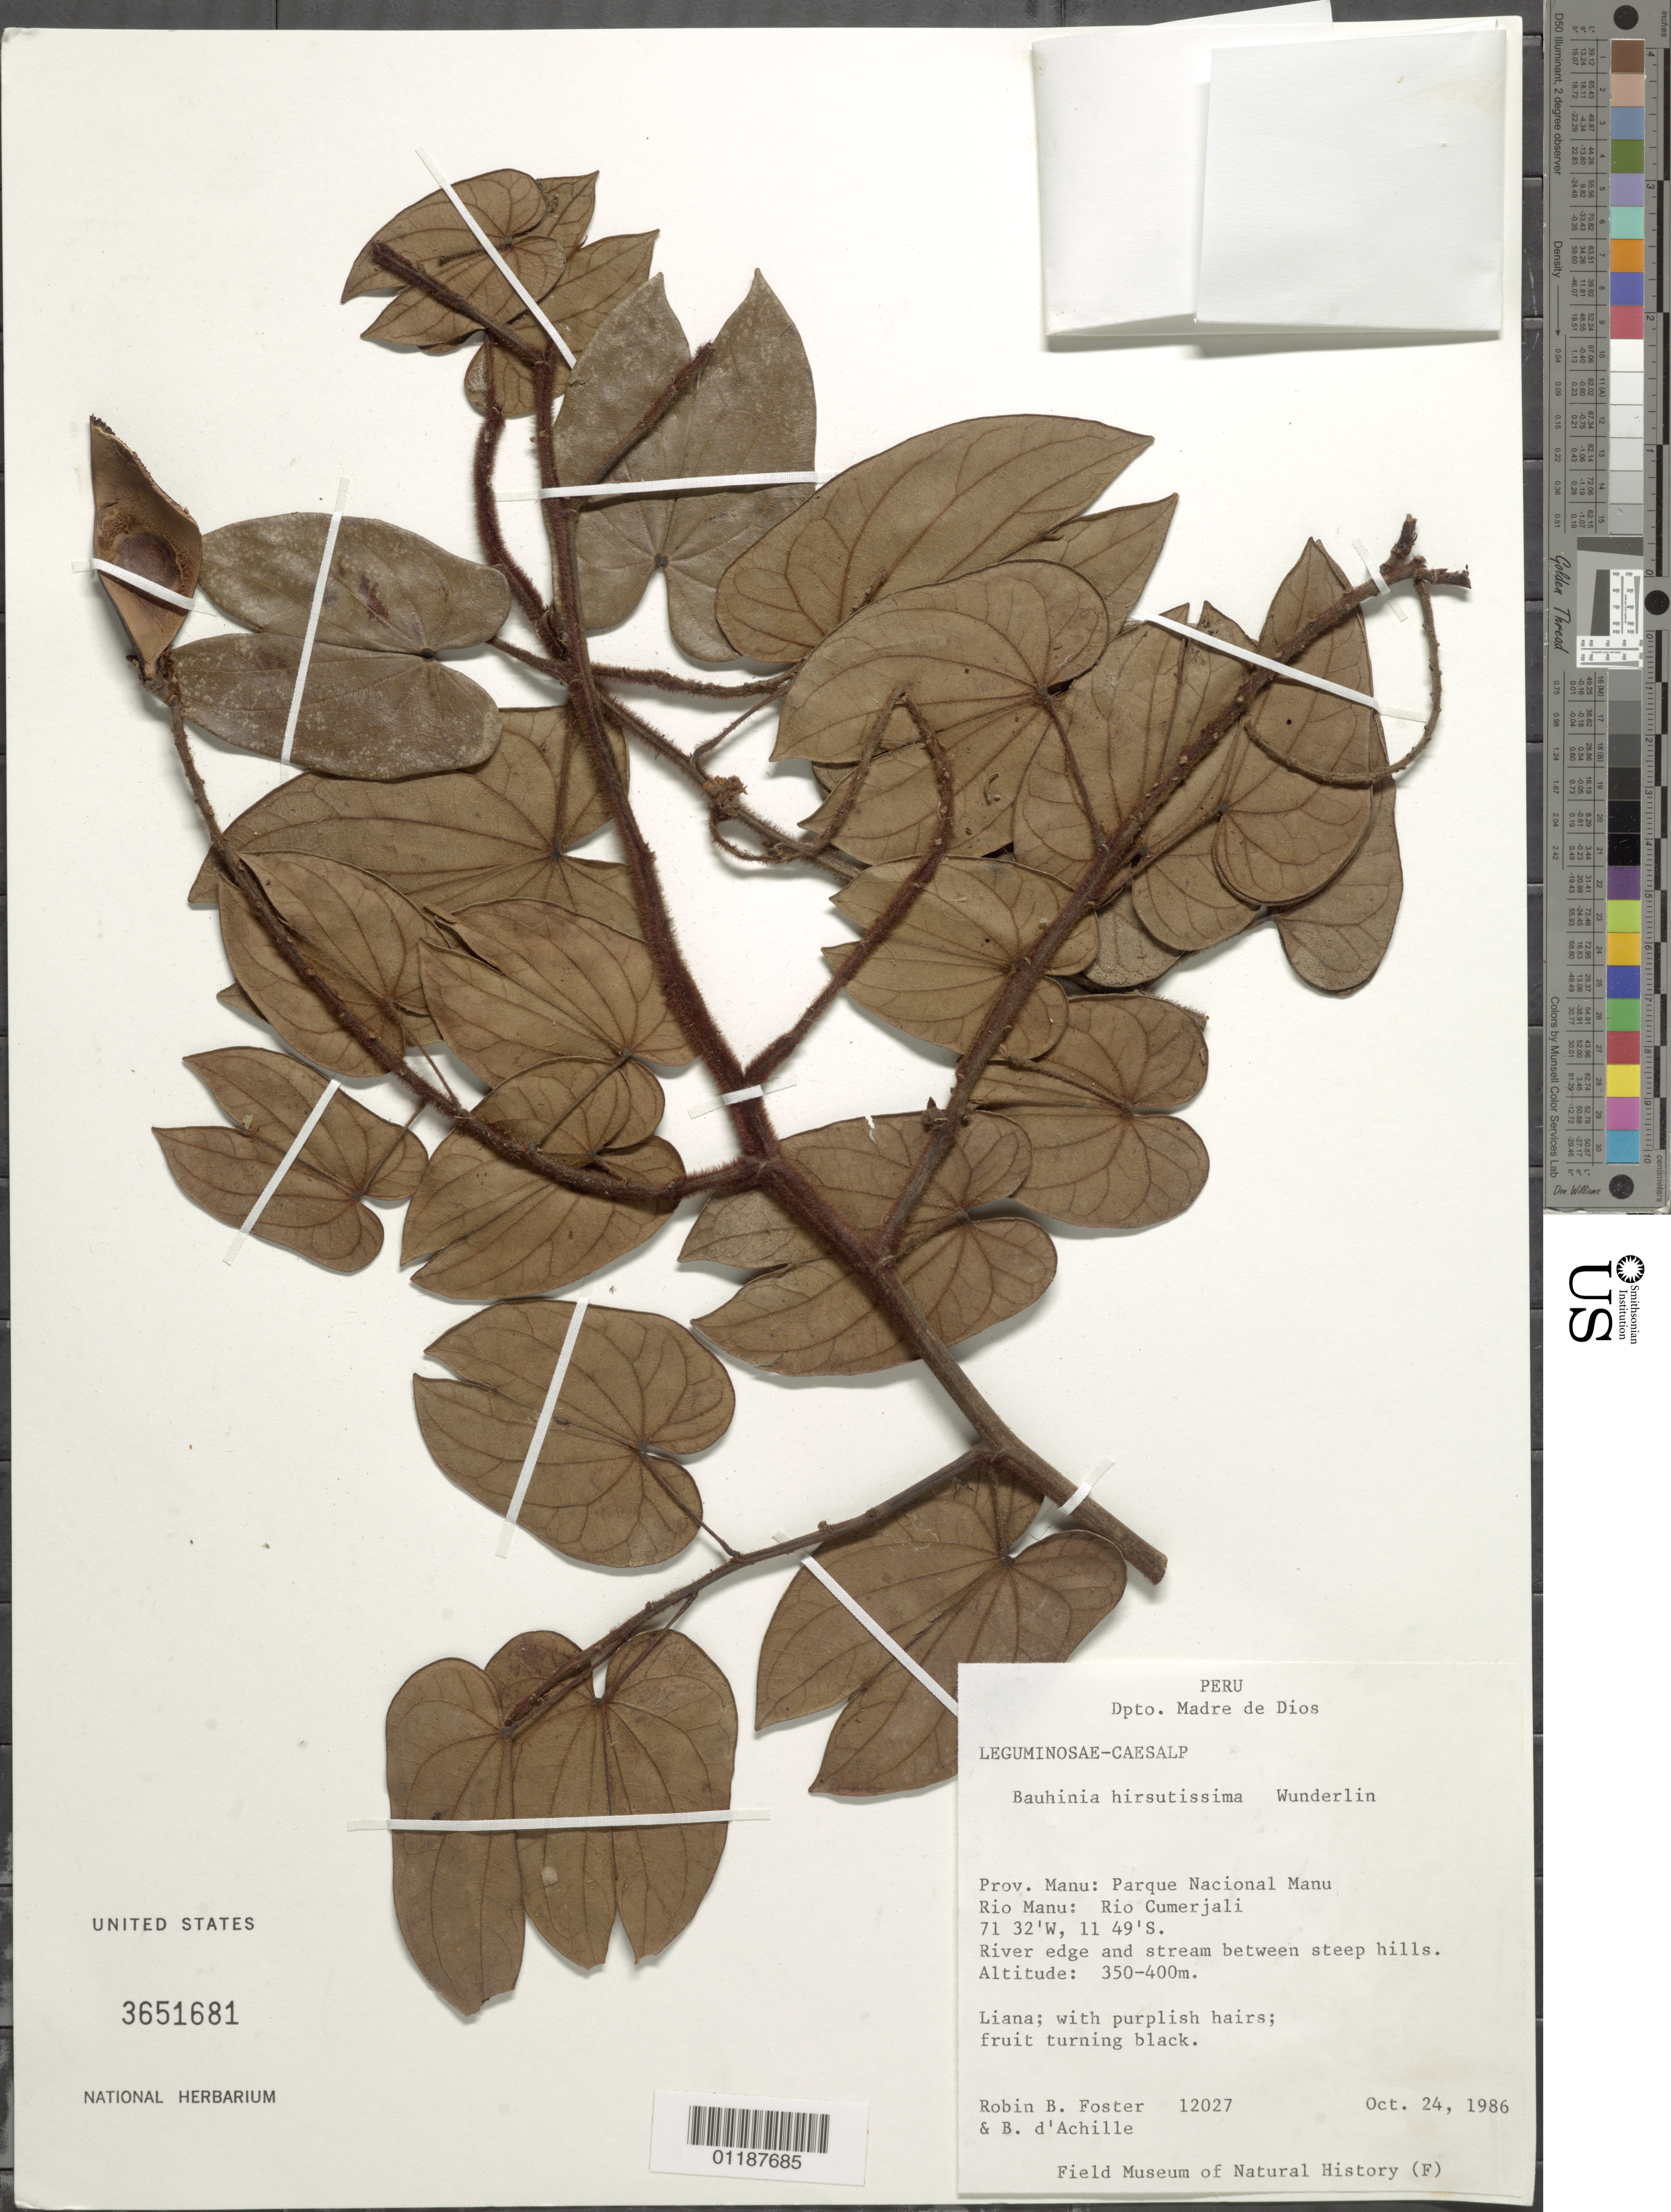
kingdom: Plantae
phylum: Tracheophyta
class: Magnoliopsida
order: Fabales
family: Fabaceae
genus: Bauhinia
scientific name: Bauhinia hirsutissima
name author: Wunderlin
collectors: R. B. Foster & B. d'Achille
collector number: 12027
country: Peru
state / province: Madre de Dios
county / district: Manú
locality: Parque Nacional Manu, Rio Manu, Rio Cumerjali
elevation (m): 350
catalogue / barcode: US 3651681